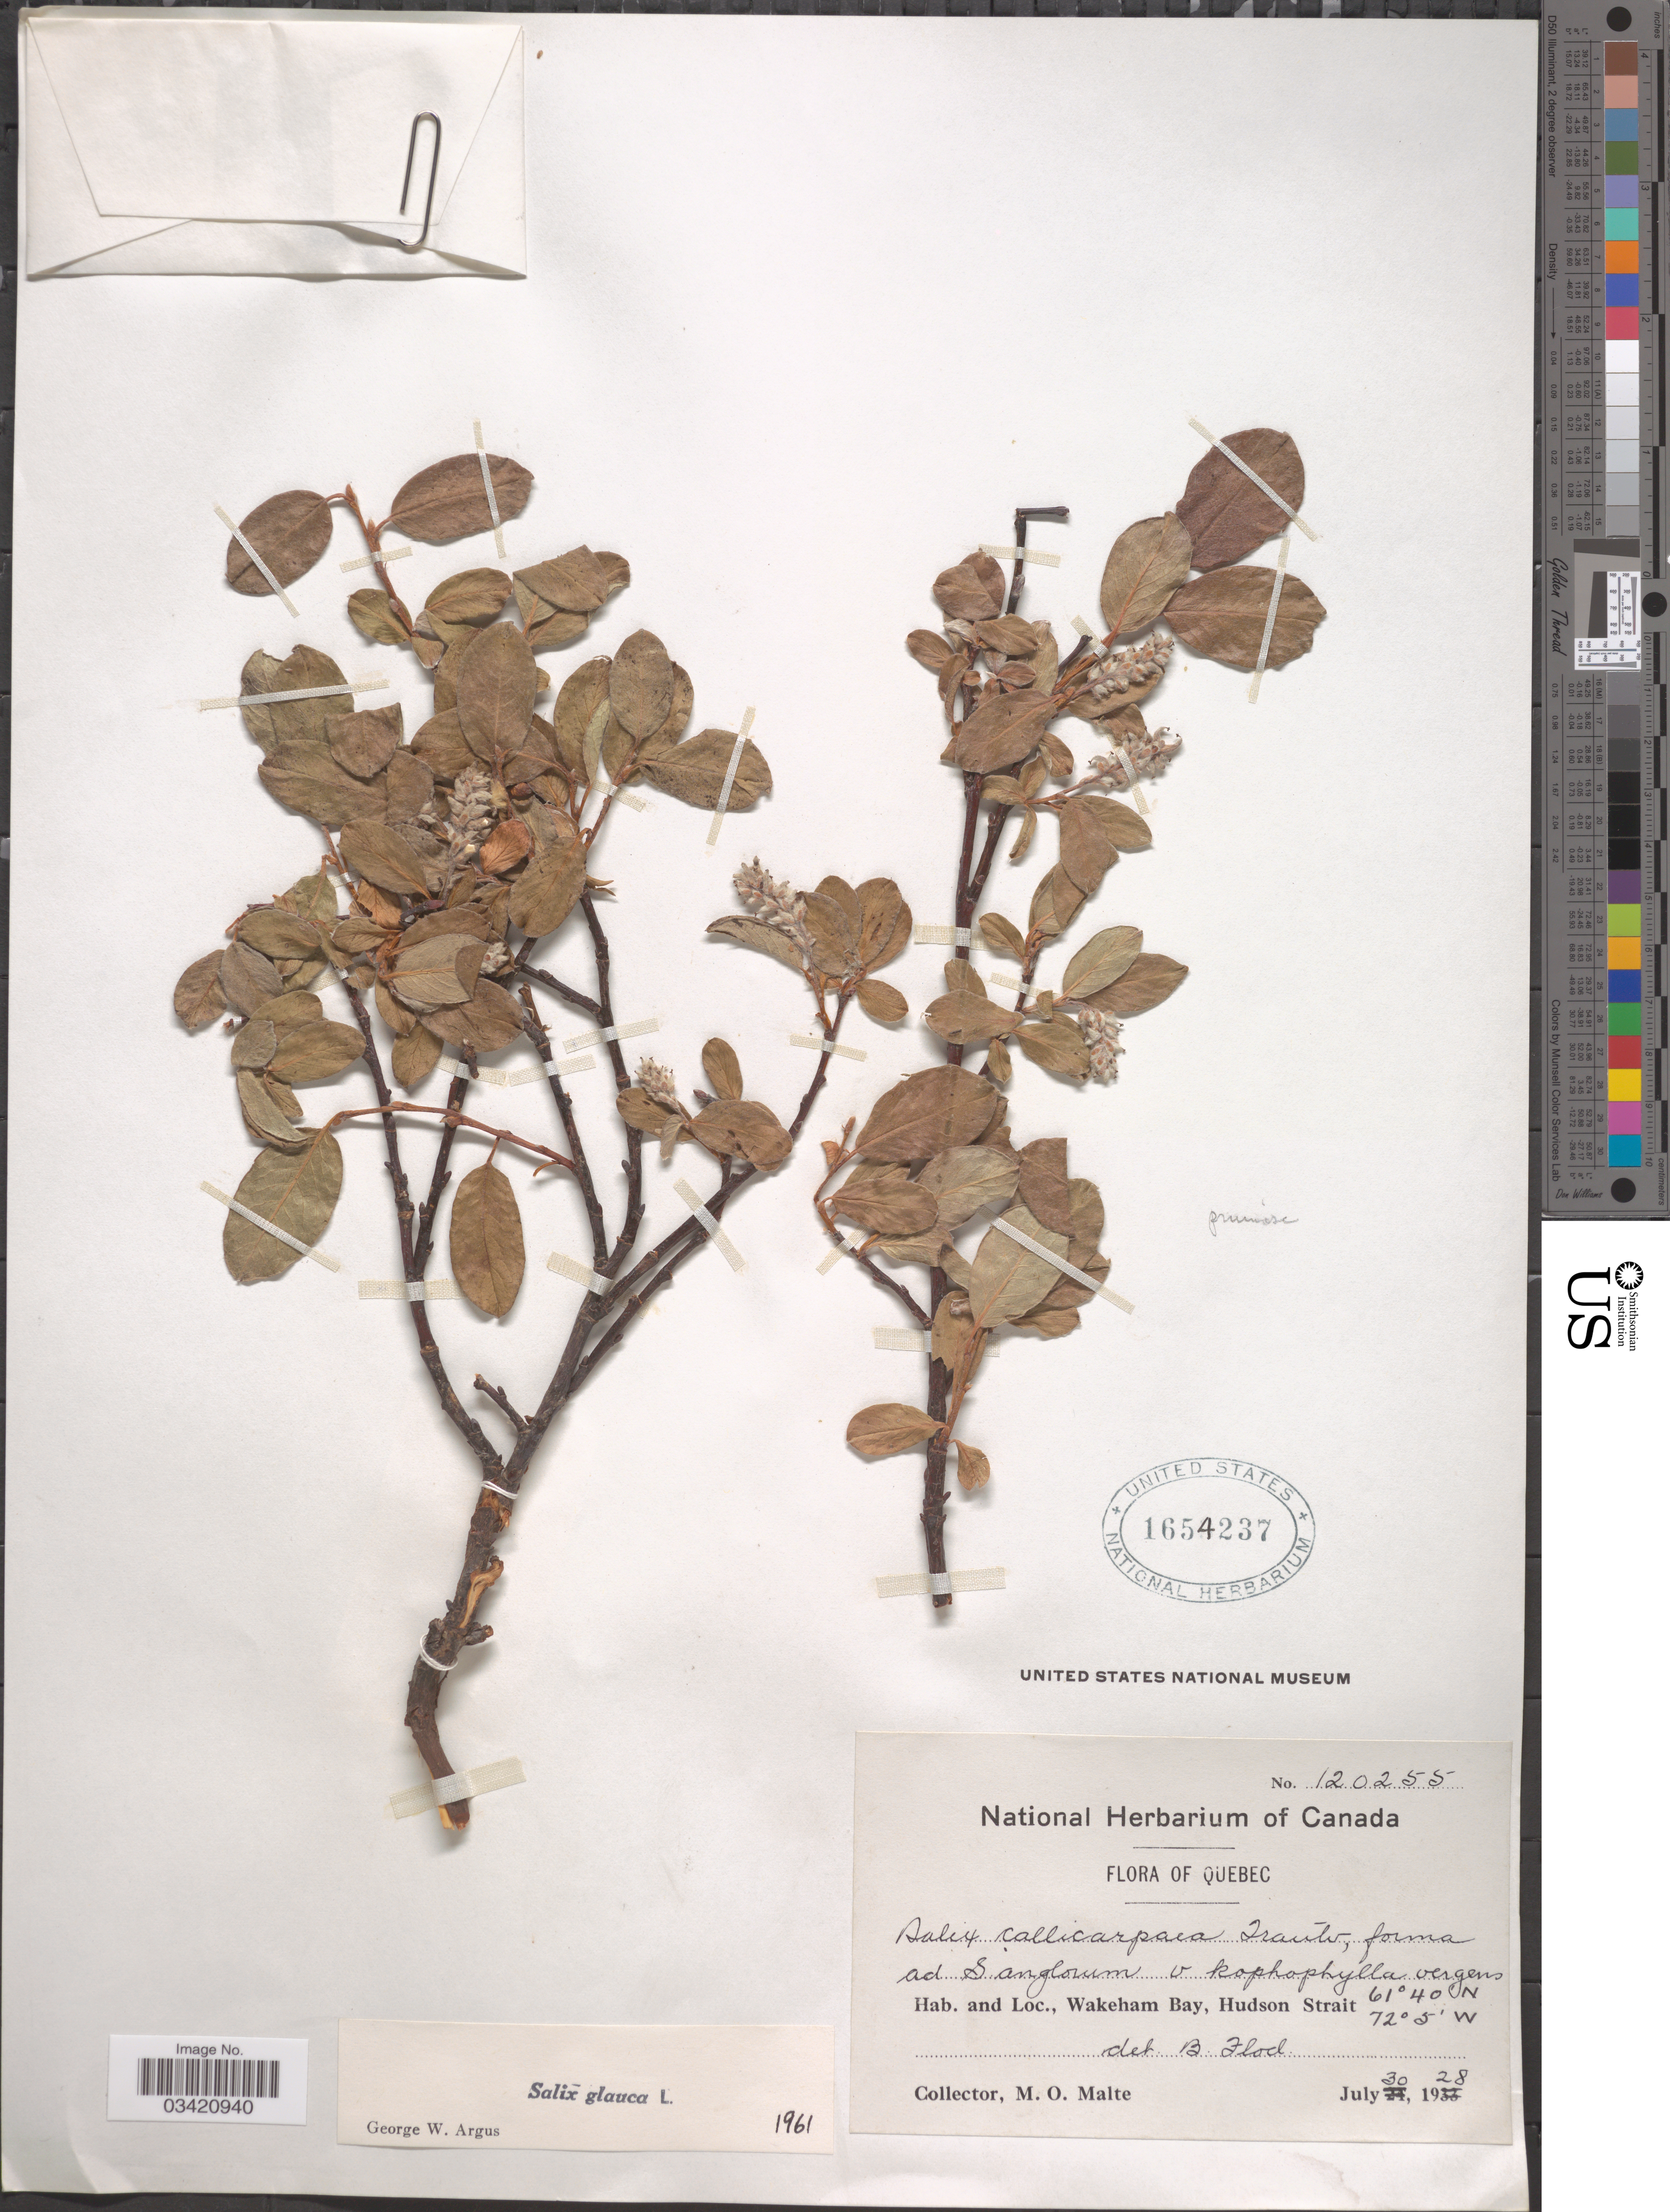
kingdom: Plantae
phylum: Tracheophyta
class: Magnoliopsida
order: Malpighiales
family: Salicaceae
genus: Salix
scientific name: Salix glauca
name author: L.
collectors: M. O. Malte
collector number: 120255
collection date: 1928-07-30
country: Canada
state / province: Quebec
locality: Wakeham Bay, Hudson Strait.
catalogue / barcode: US 1654237